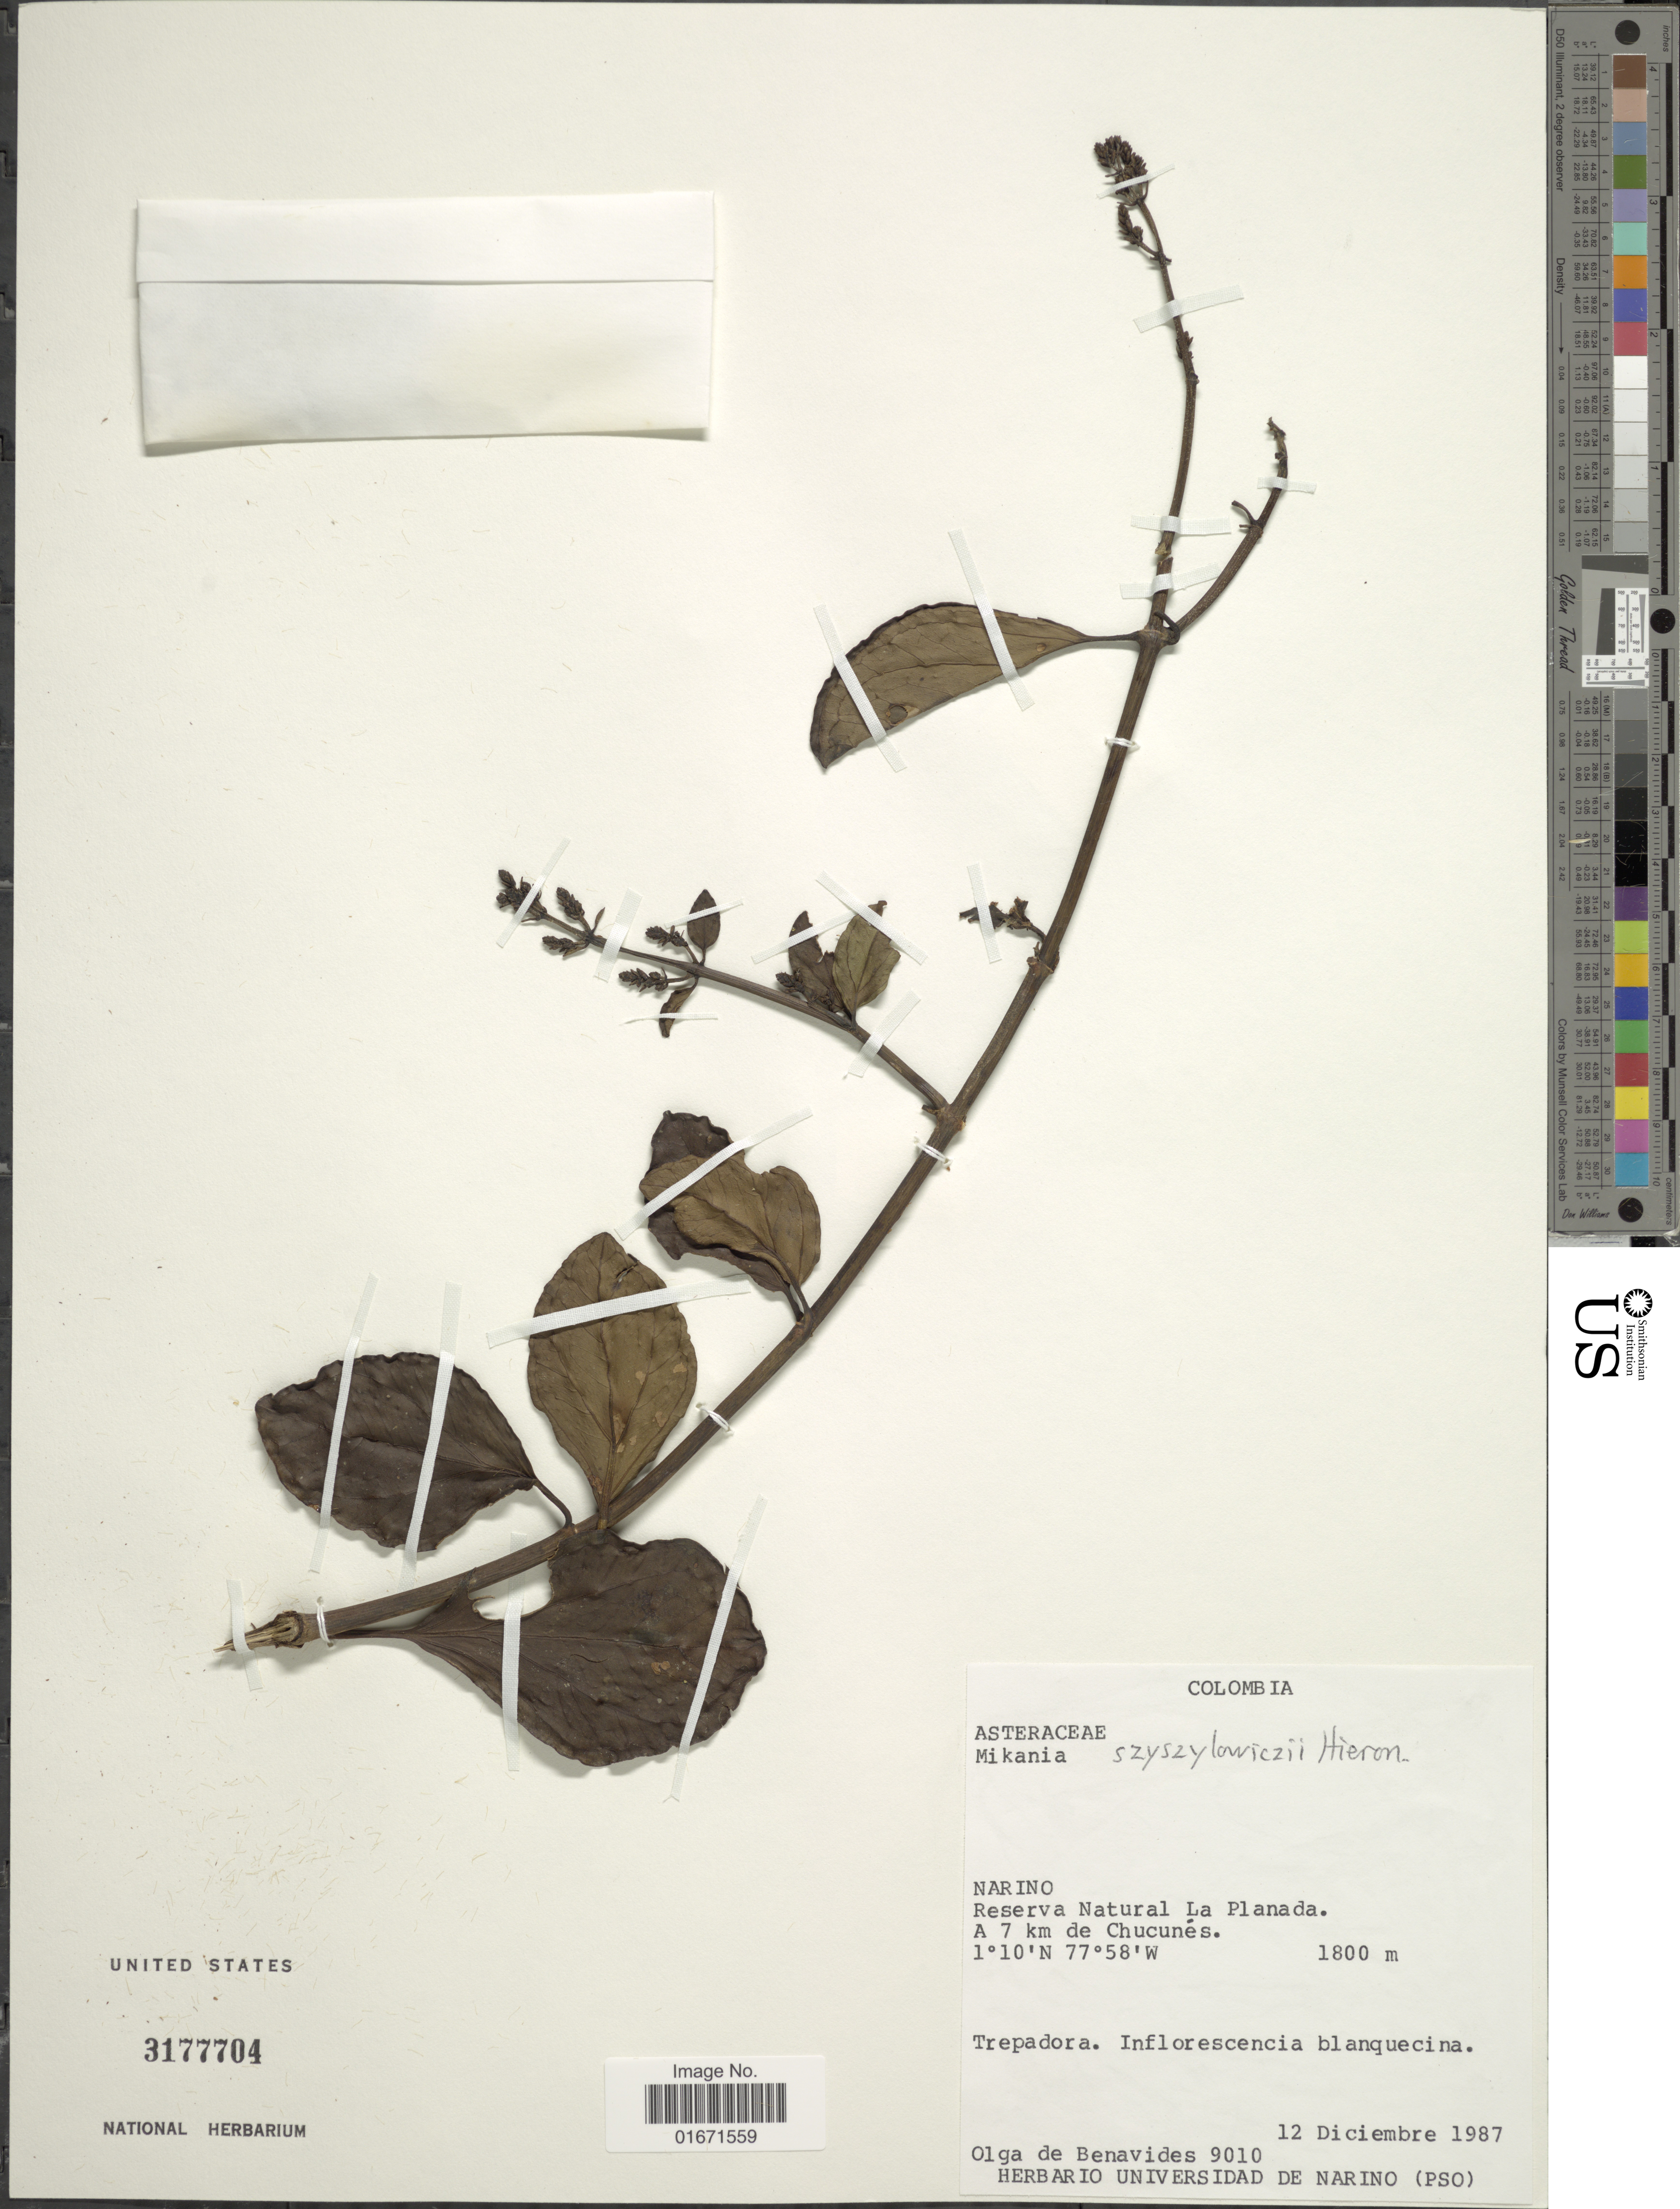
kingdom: Plantae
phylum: Tracheophyta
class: Magnoliopsida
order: Asterales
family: Asteraceae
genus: Mikania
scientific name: Mikania szyszylowiczii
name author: Hieron.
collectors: Olga S. de Benavides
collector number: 9010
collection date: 1987-12-12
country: Colombia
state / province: Nariño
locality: Narino. Reserva Natural La Planada. A 7 km de Chucunés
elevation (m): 1800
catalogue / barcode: US 3177704